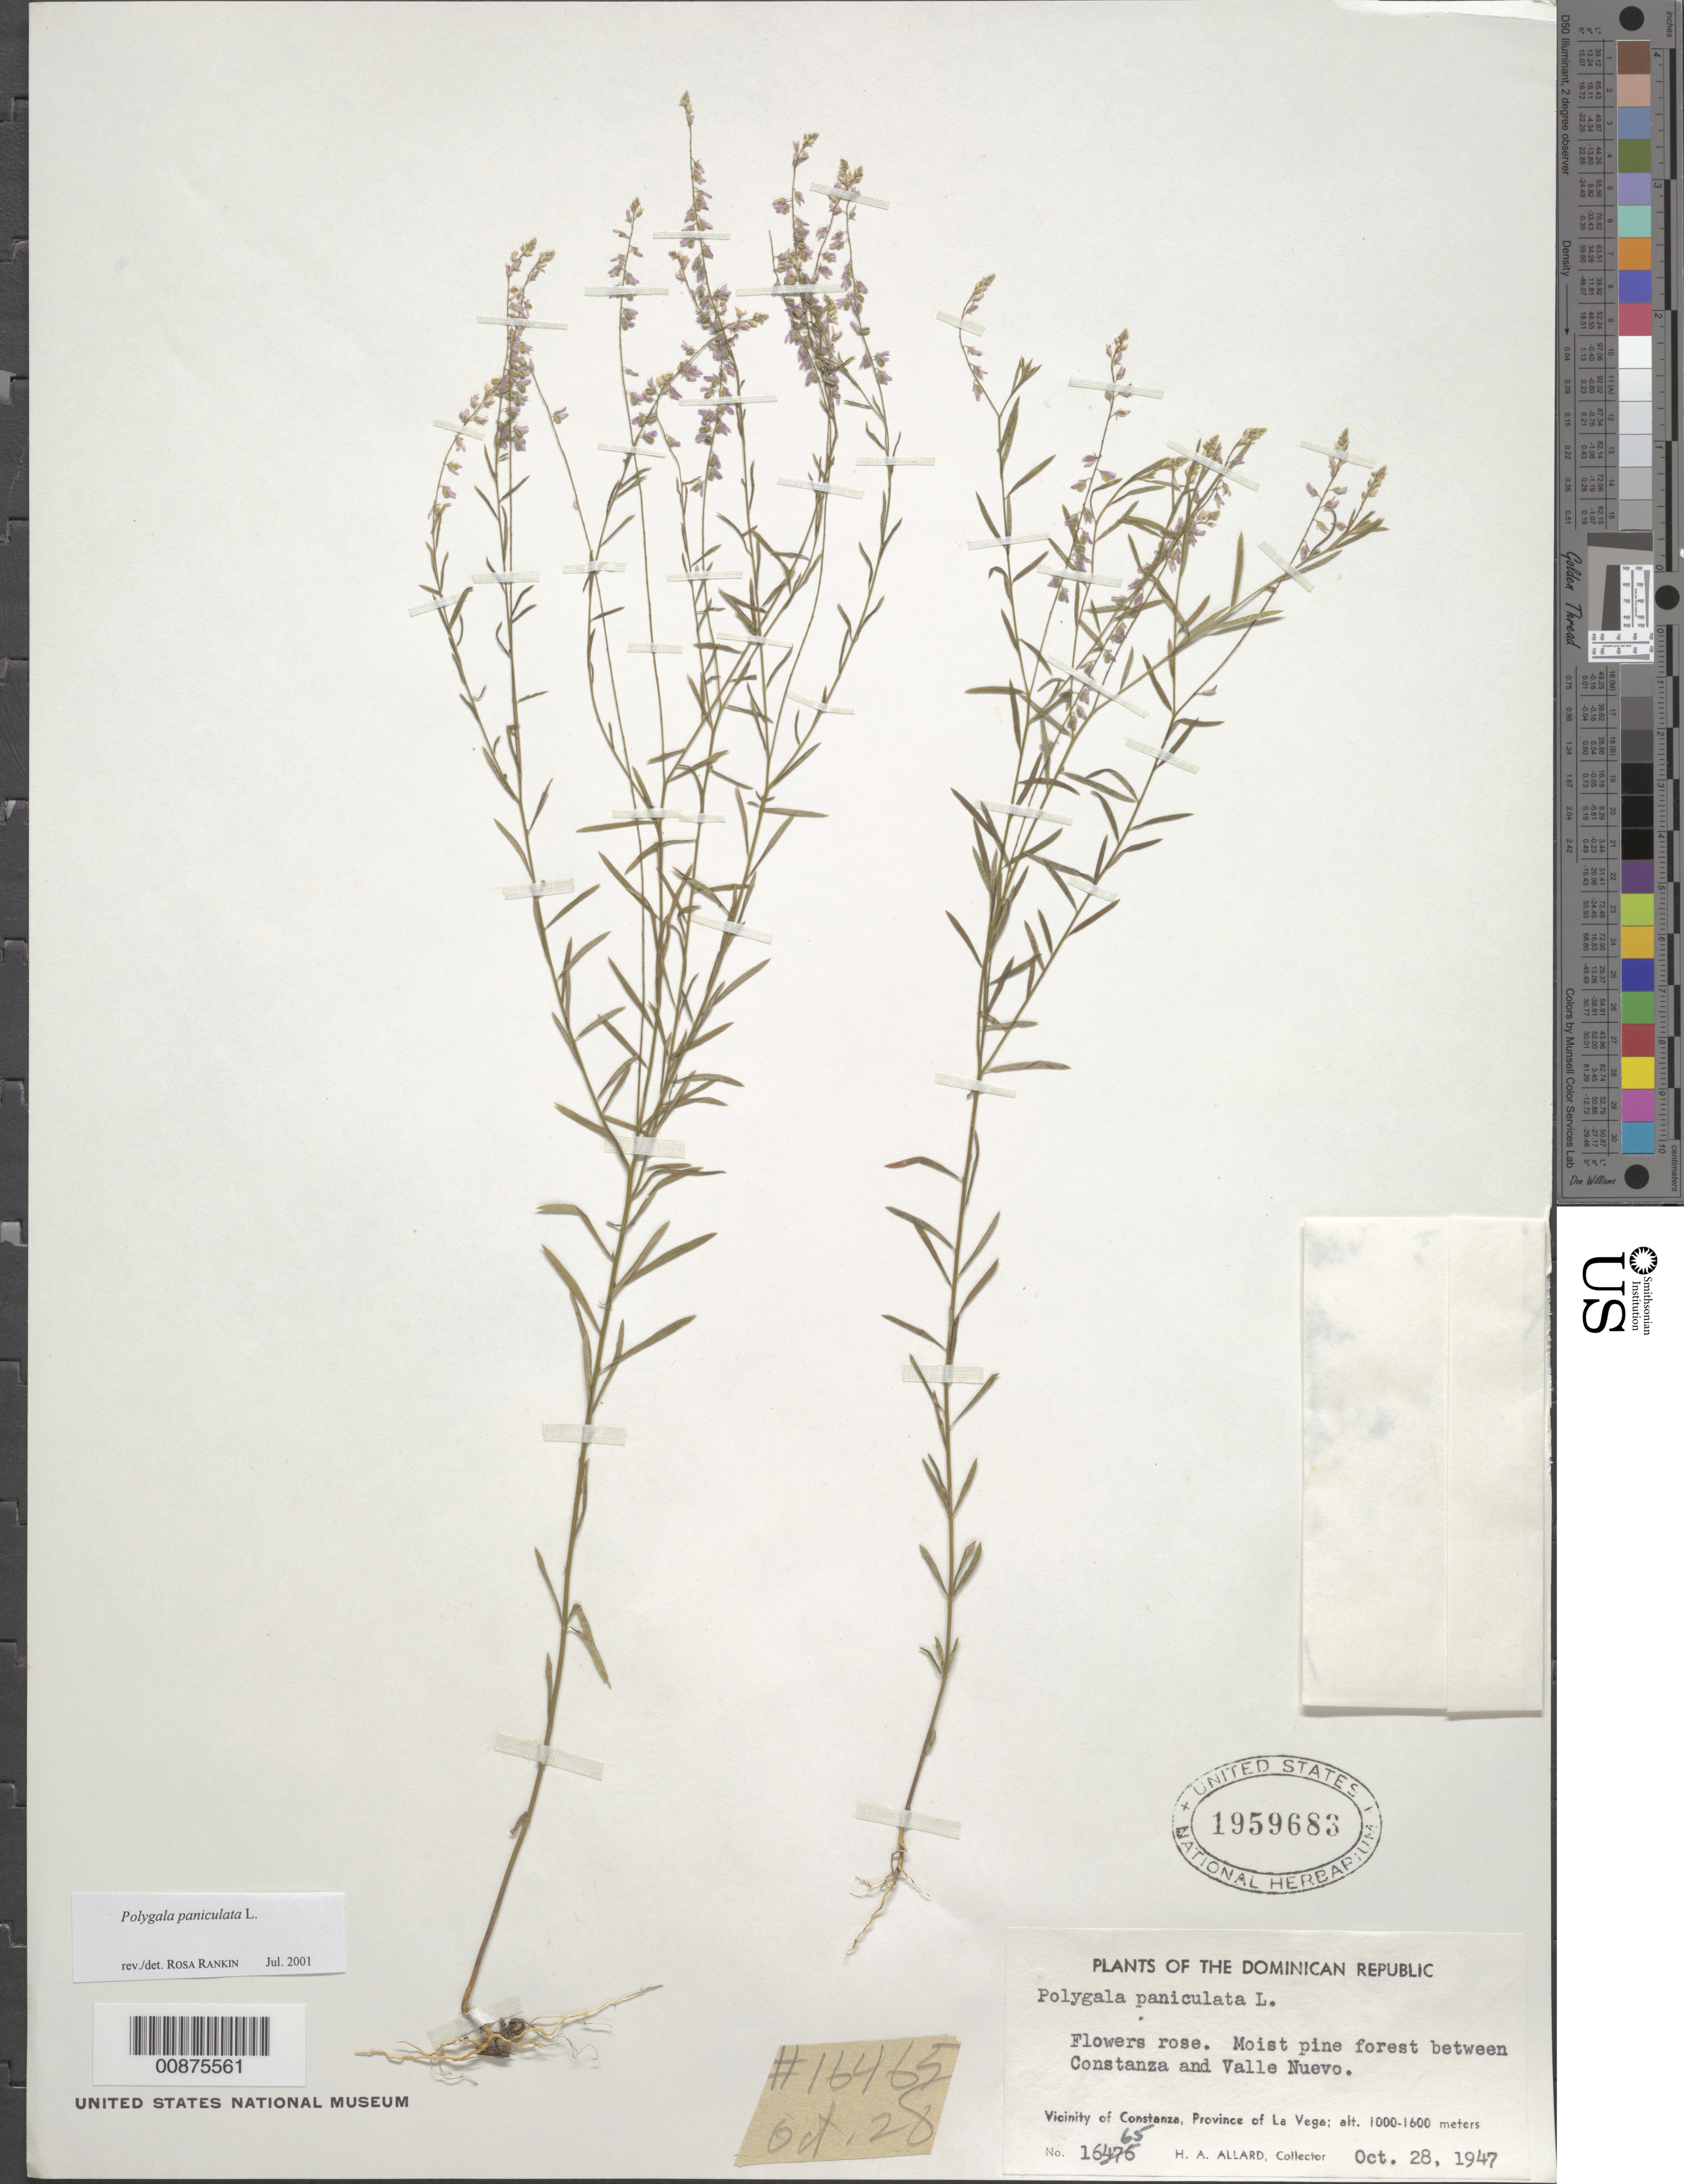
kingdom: Plantae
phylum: Tracheophyta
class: Magnoliopsida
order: Fabales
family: Polygalaceae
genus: Polygala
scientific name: Polygala paniculata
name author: L.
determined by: Rankin Rodriguez, Rosa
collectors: H. A. Allard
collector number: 16465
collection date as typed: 28 Oct 1947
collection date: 1947-10-28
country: Dominican Republic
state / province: La Vega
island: Hispaniola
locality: Vicinity of Constanza, between Constanza and Valle Nuevo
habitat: Moist pine forest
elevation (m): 1000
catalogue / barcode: US 1959683